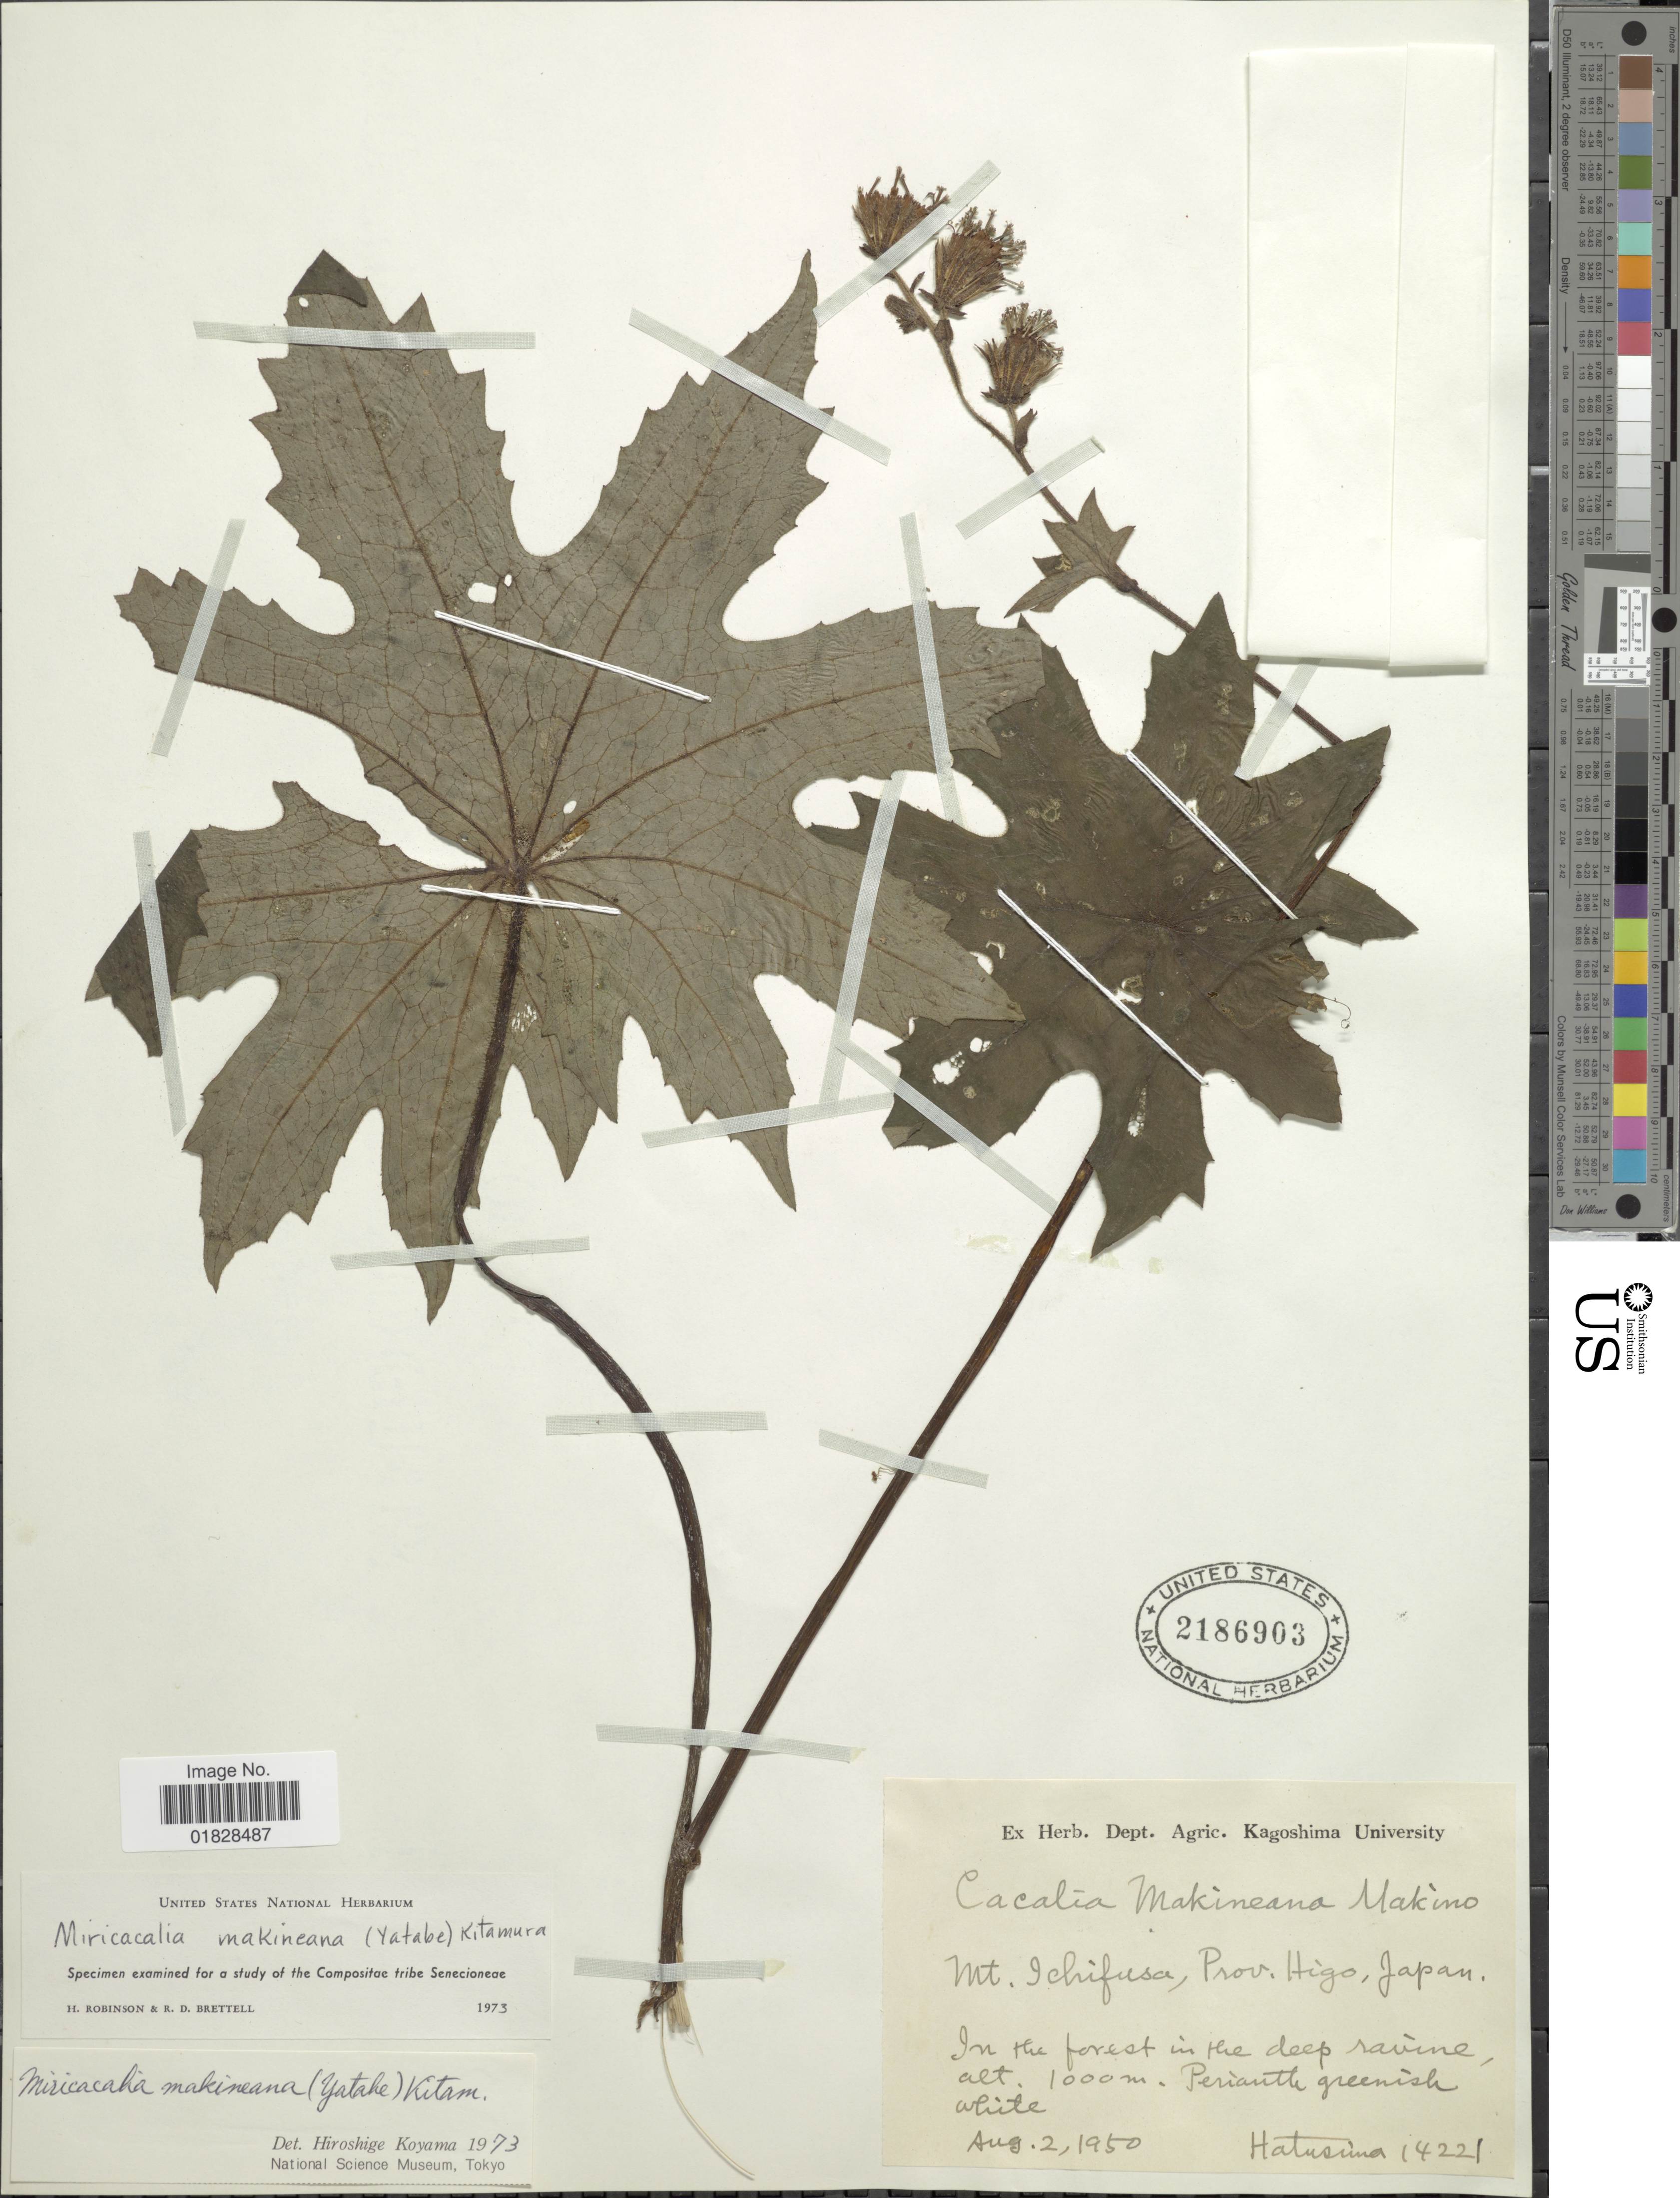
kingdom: Plantae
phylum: Tracheophyta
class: Magnoliopsida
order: Asterales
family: Asteraceae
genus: Miricacalia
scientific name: Miricacalia makineana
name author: (Yatabe) Kitam.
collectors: -. Hatusima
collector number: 14221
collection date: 1950-08-02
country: Japan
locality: Mt. Ichifusa, Prov. Higo, Japan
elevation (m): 1000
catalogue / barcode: US 2186903